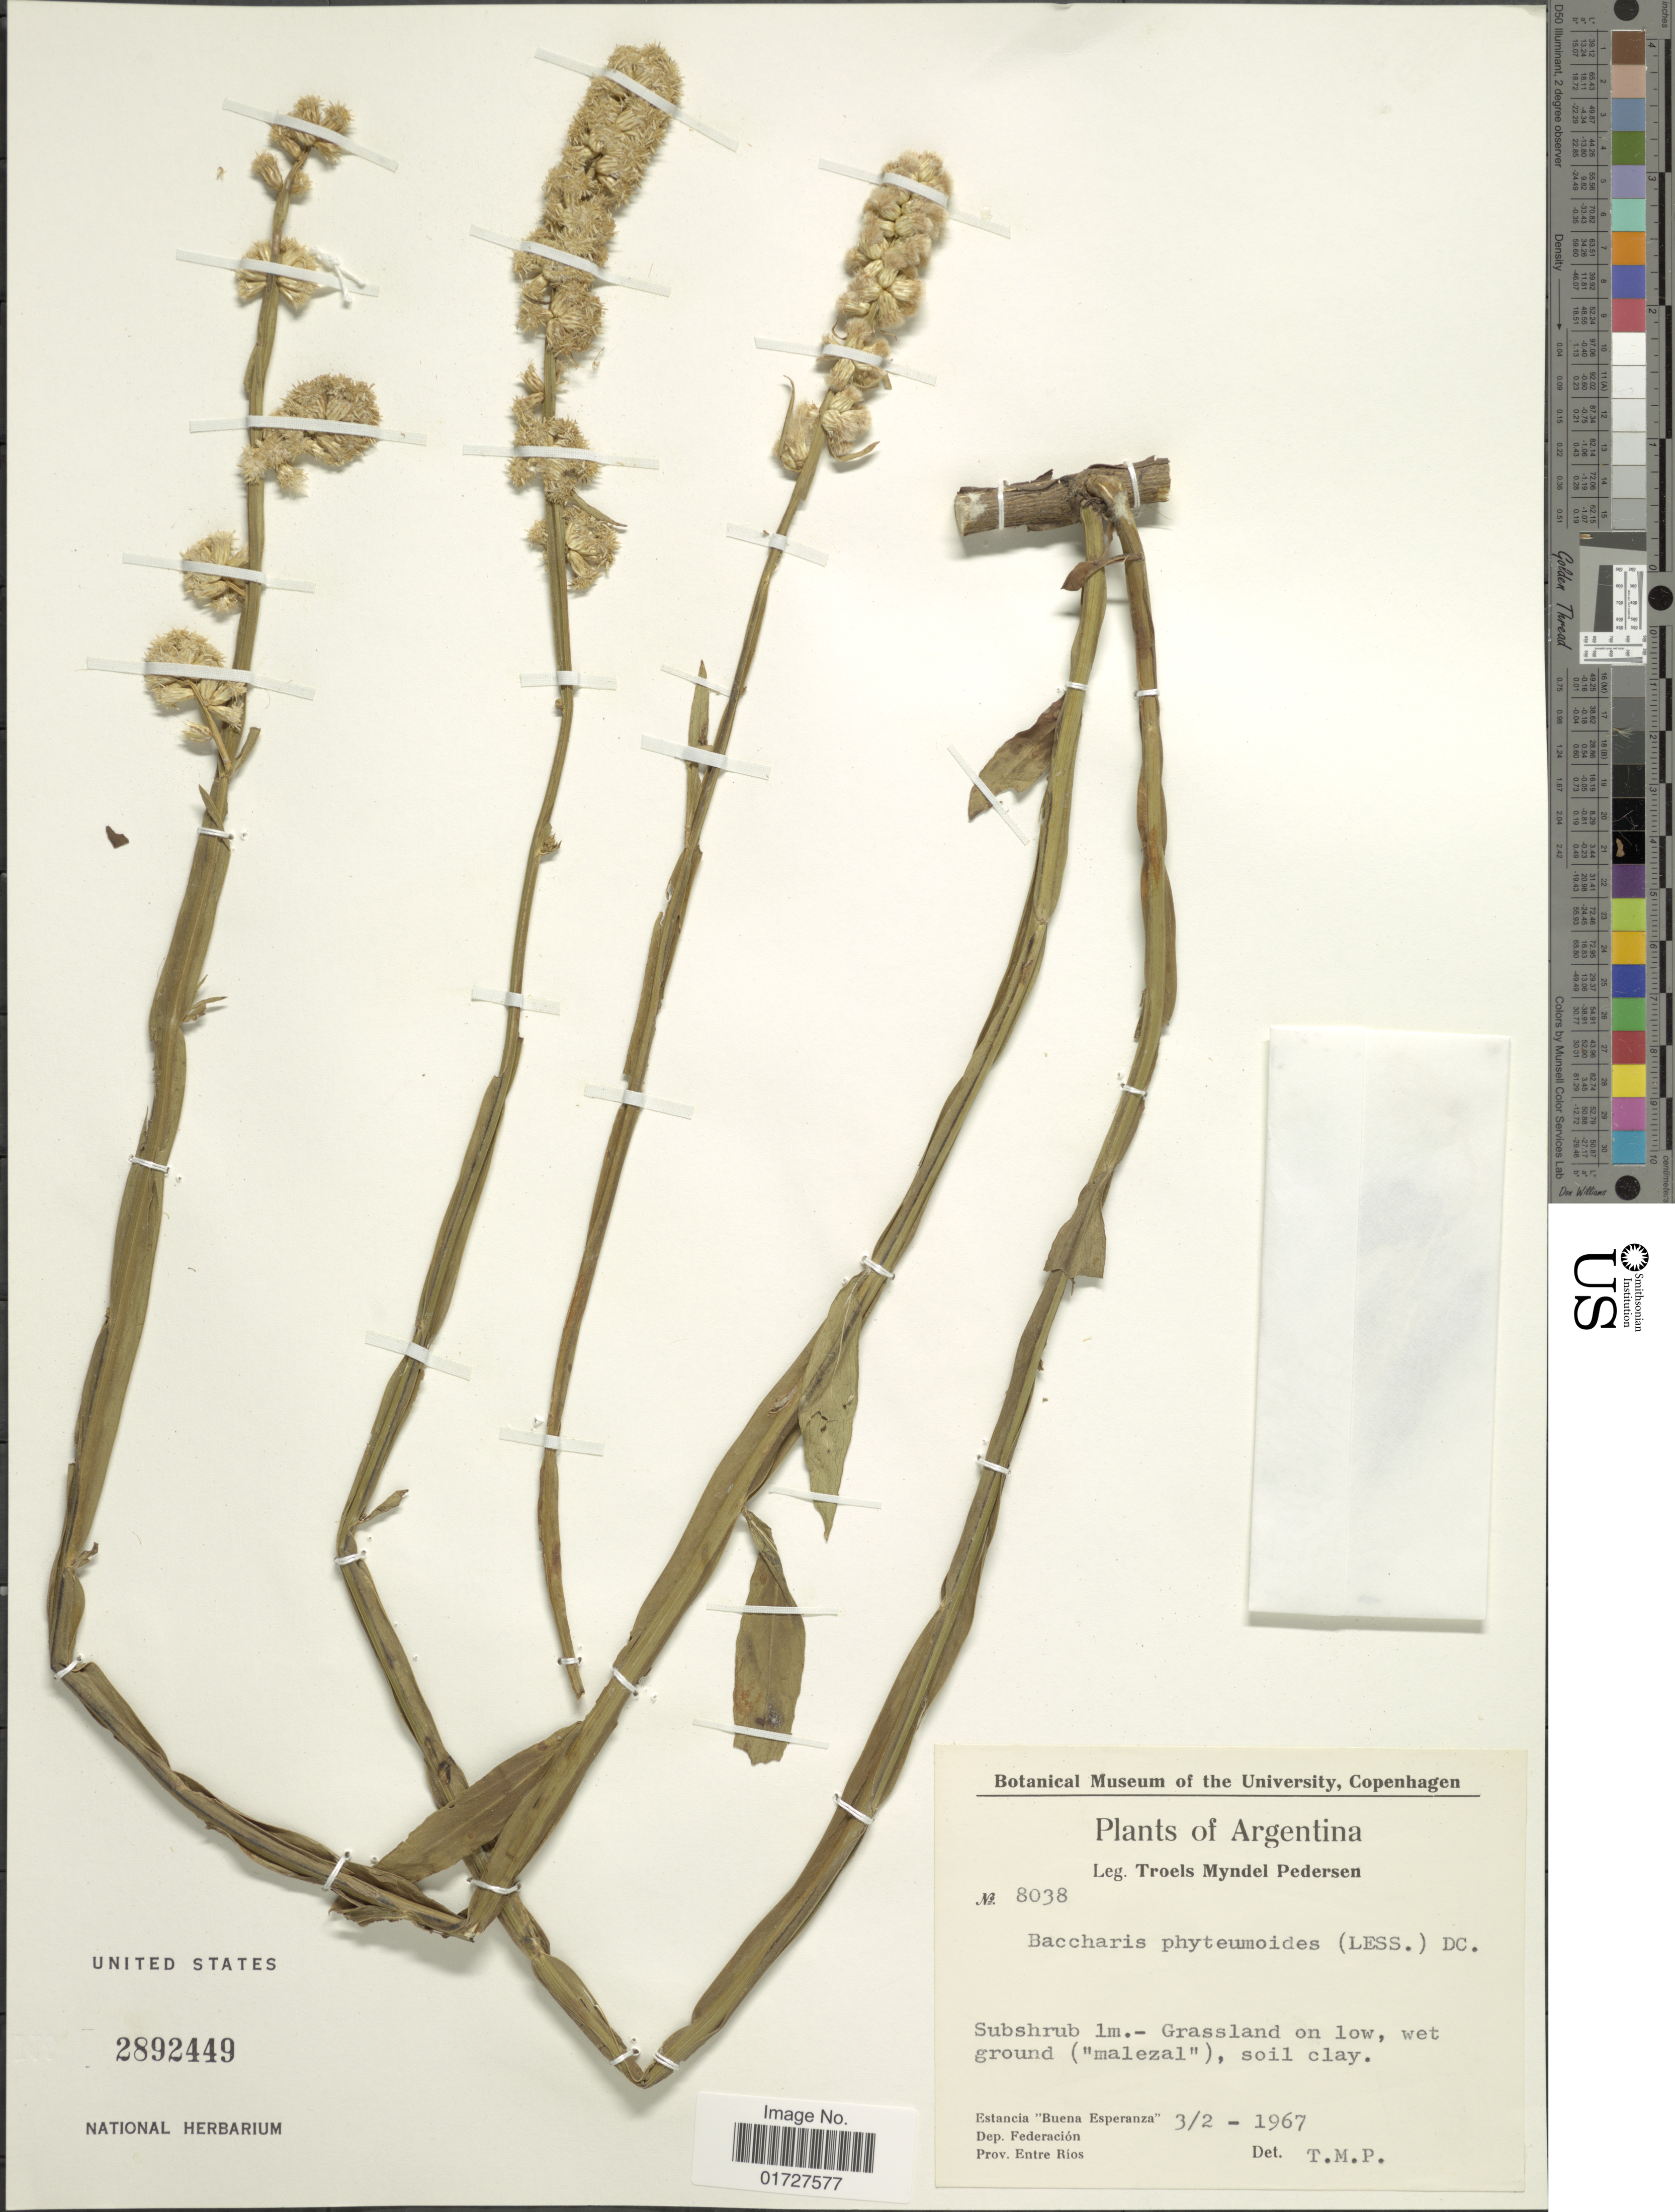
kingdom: Plantae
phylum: Tracheophyta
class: Magnoliopsida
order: Asterales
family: Asteraceae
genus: Baccharis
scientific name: Baccharis phyteumoides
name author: (Less.) DC.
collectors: T. Pederson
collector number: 8038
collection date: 1967-02-03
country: Argentina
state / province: Entre Rios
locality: Estancia Buena Esperanza, dep. Federacion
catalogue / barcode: US 2892449